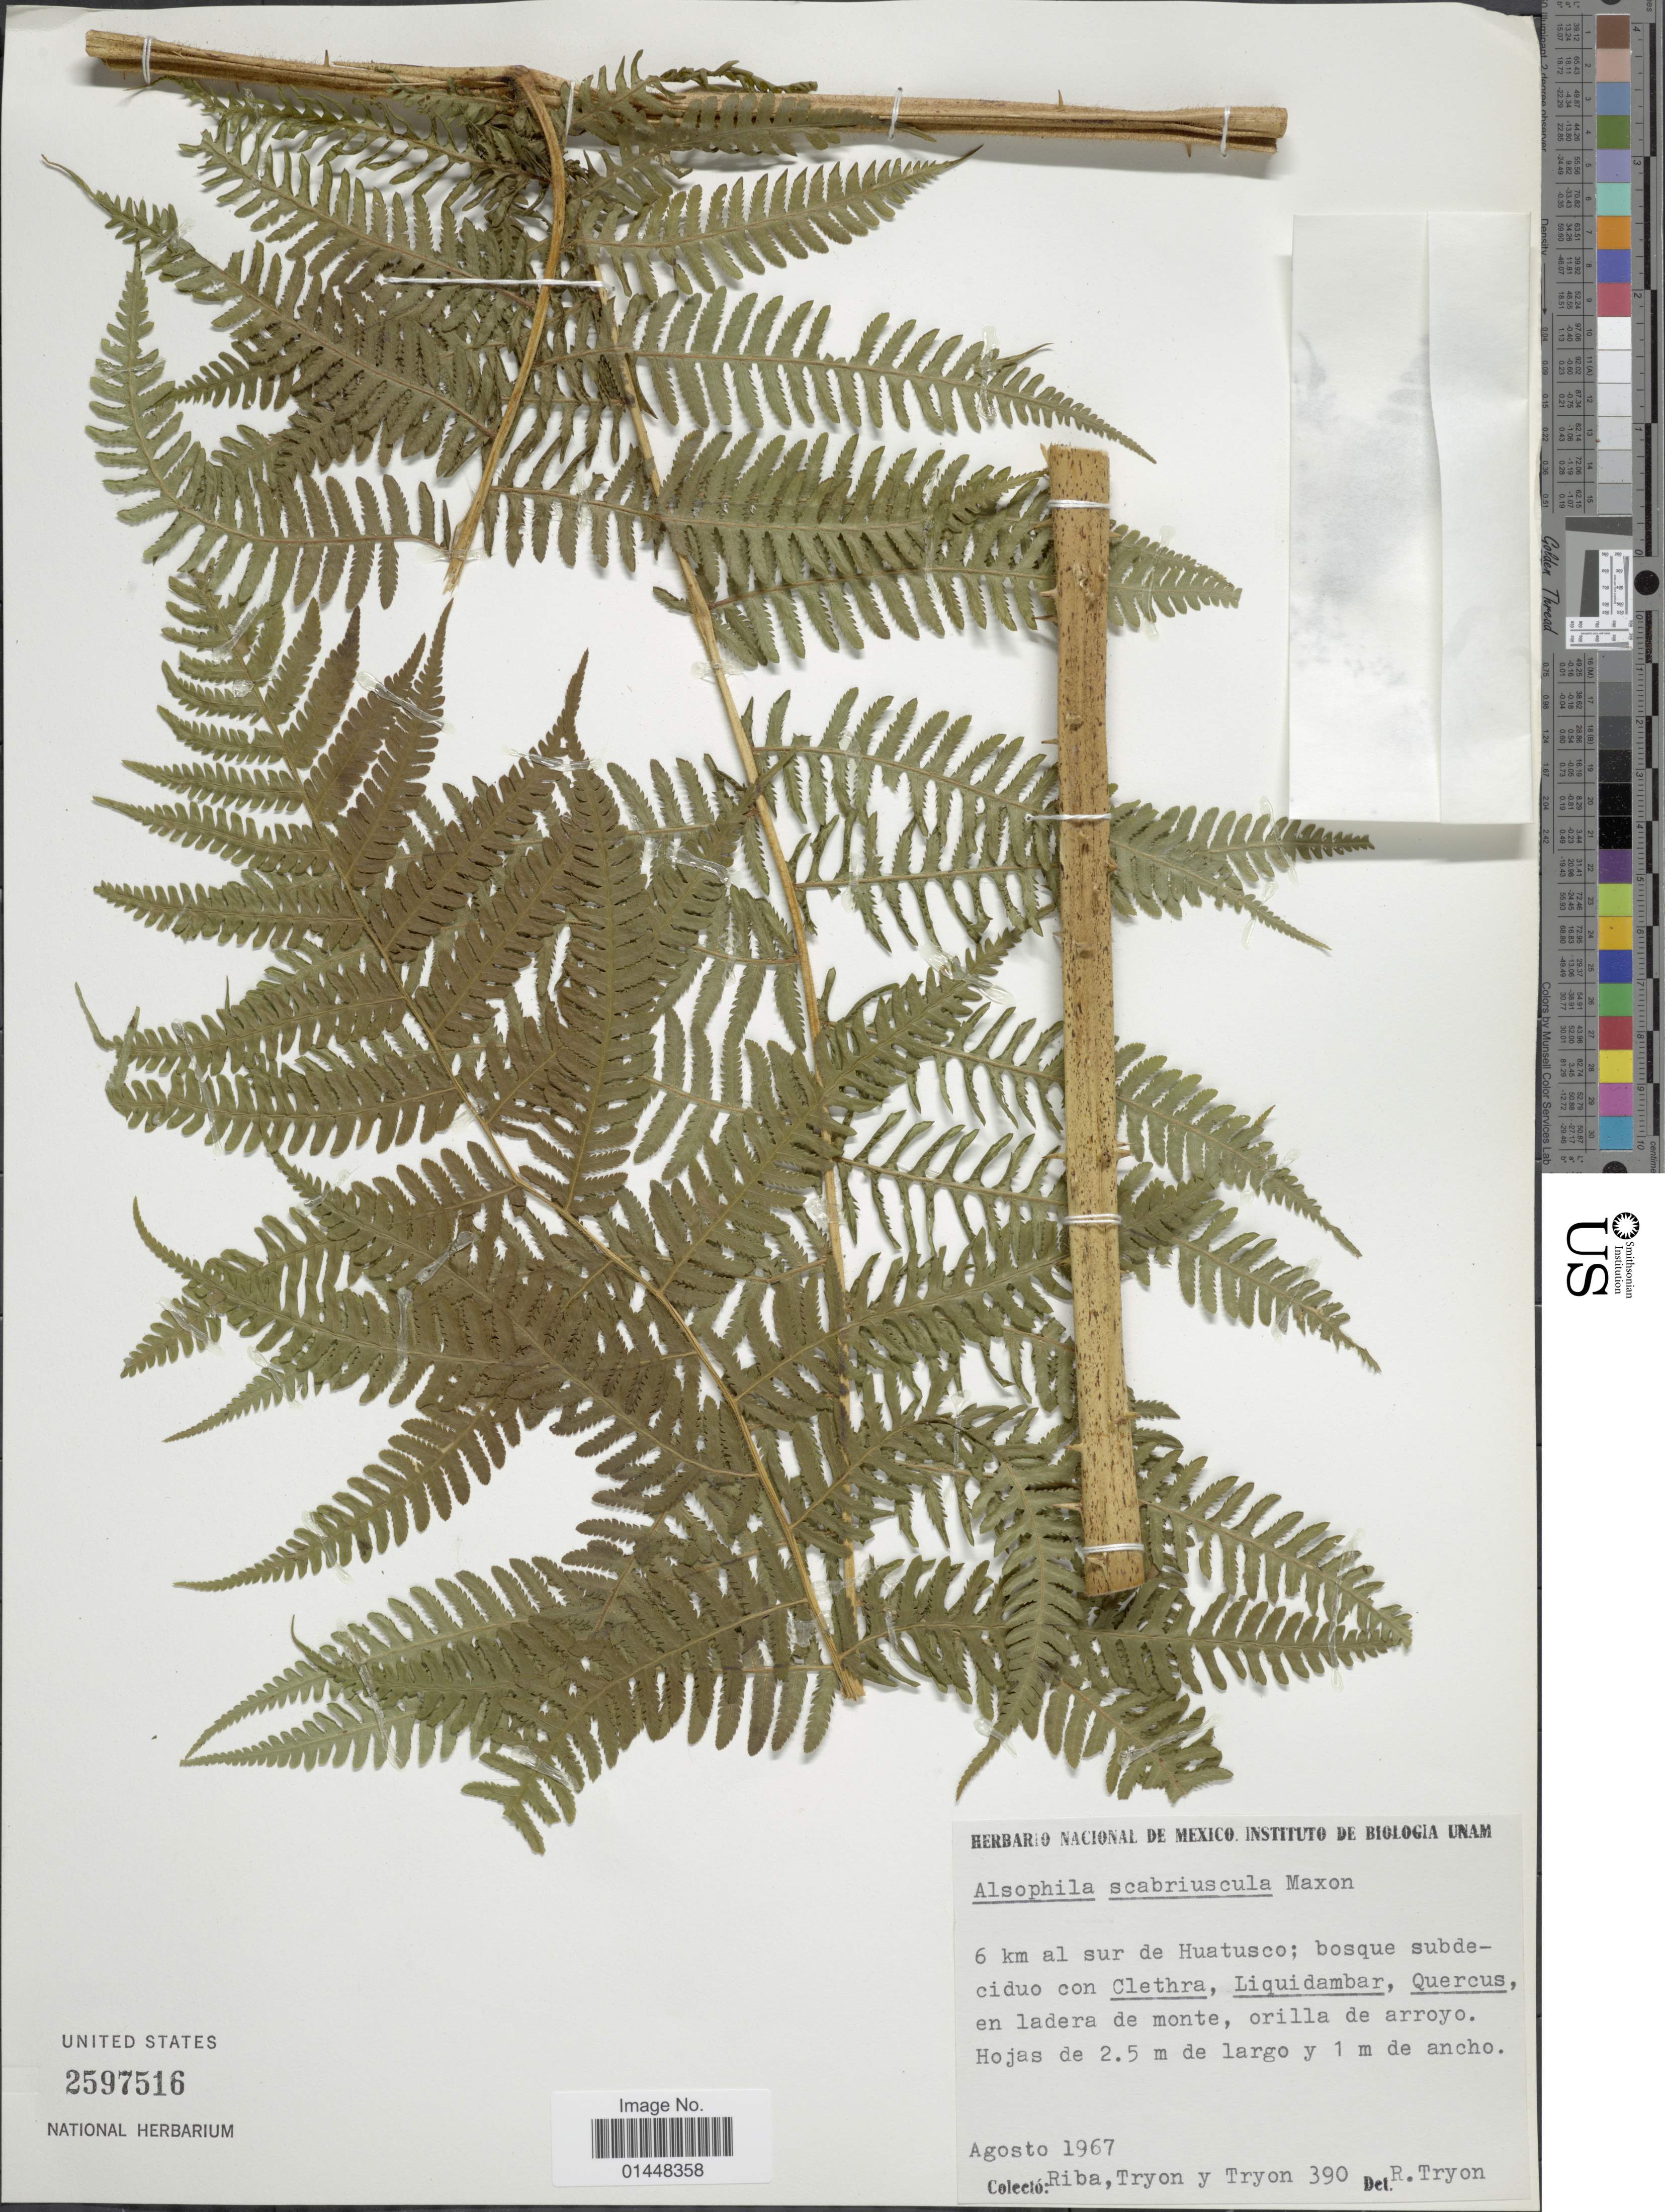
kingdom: Plantae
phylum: Tracheophyta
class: Polypodiopsida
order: Cyatheales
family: Cyatheaceae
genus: Cyathea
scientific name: Cyathea bicrenata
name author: Liebm.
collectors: Riba, -. Tryon & -. Tryon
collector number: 390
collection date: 1967-08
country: Mexico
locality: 6 km al sur de Huatusco; bosque subdeciduo con Clethra, Liquidambar, Quercus, en ladera de monte, orilla de arroyo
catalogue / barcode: US 2597516